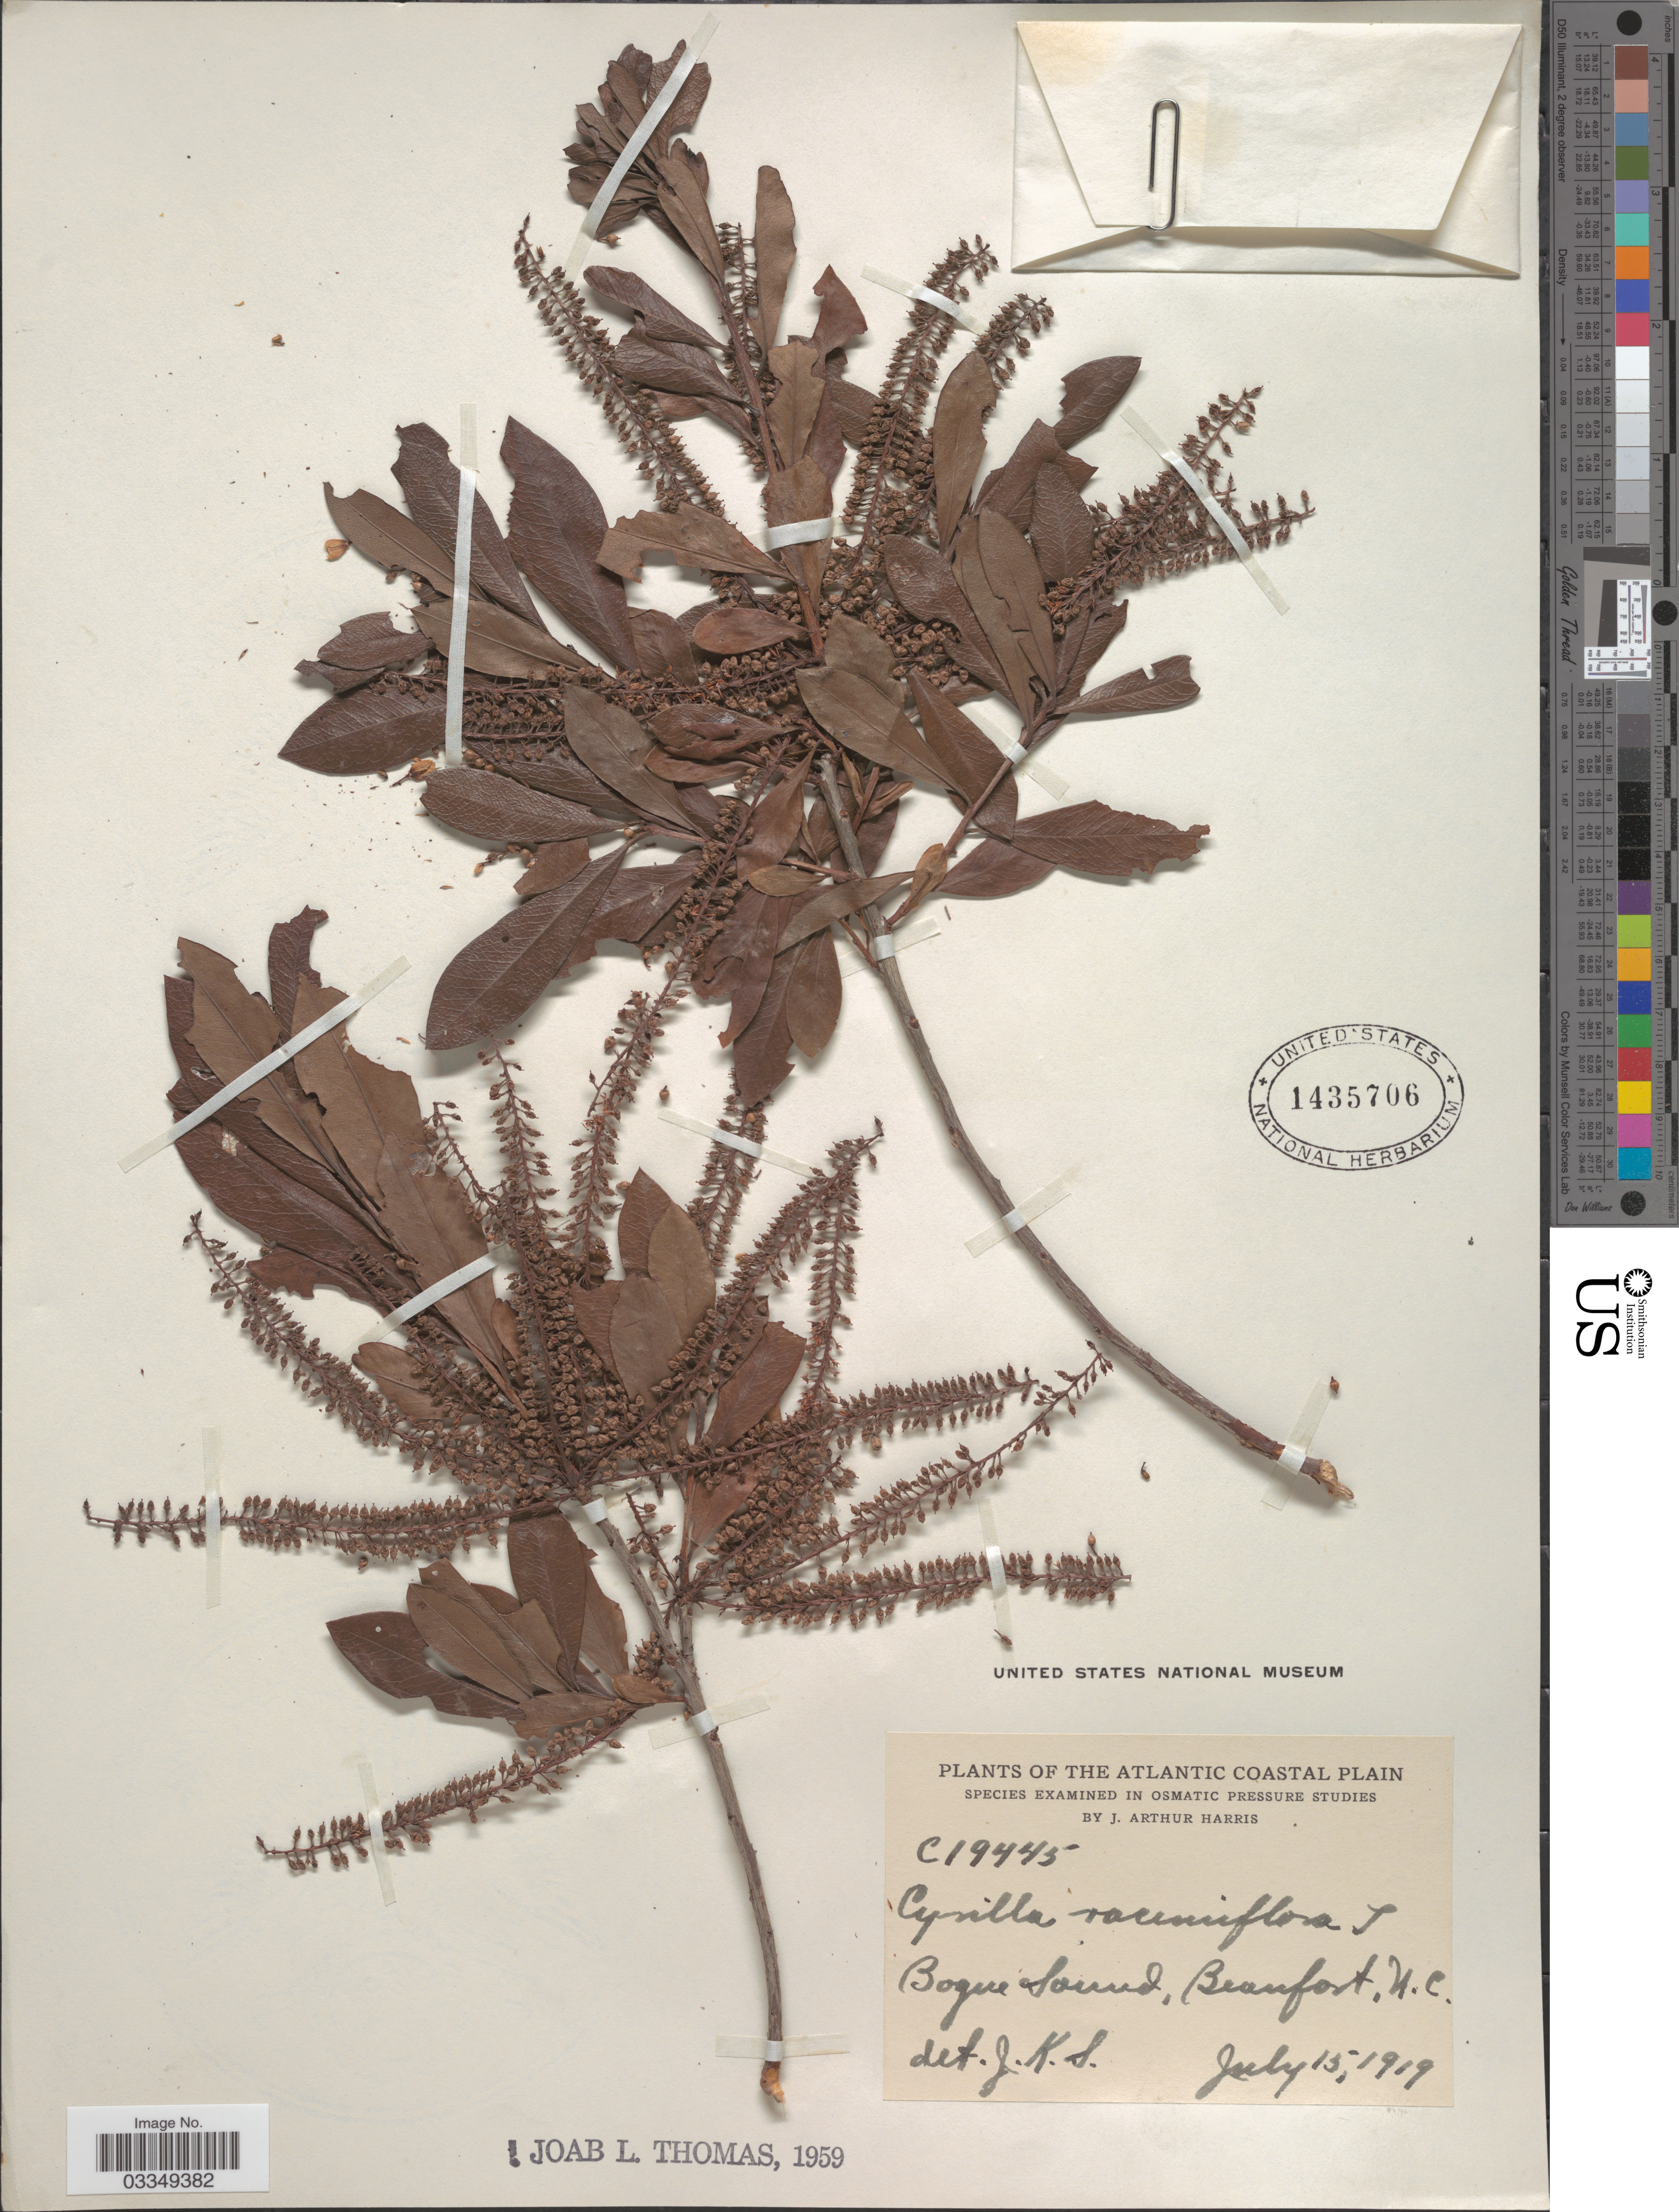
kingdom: Plantae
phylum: Tracheophyta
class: Magnoliopsida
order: Ericales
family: Cyrillaceae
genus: Cyrilla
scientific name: Cyrilla racemiflora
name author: L.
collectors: J. A. Harris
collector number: C19445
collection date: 1919-07-15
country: United States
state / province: North Carolina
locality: The Atlantic Coastal Plain. Boque Sound, Beaufort.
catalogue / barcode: US 1435706